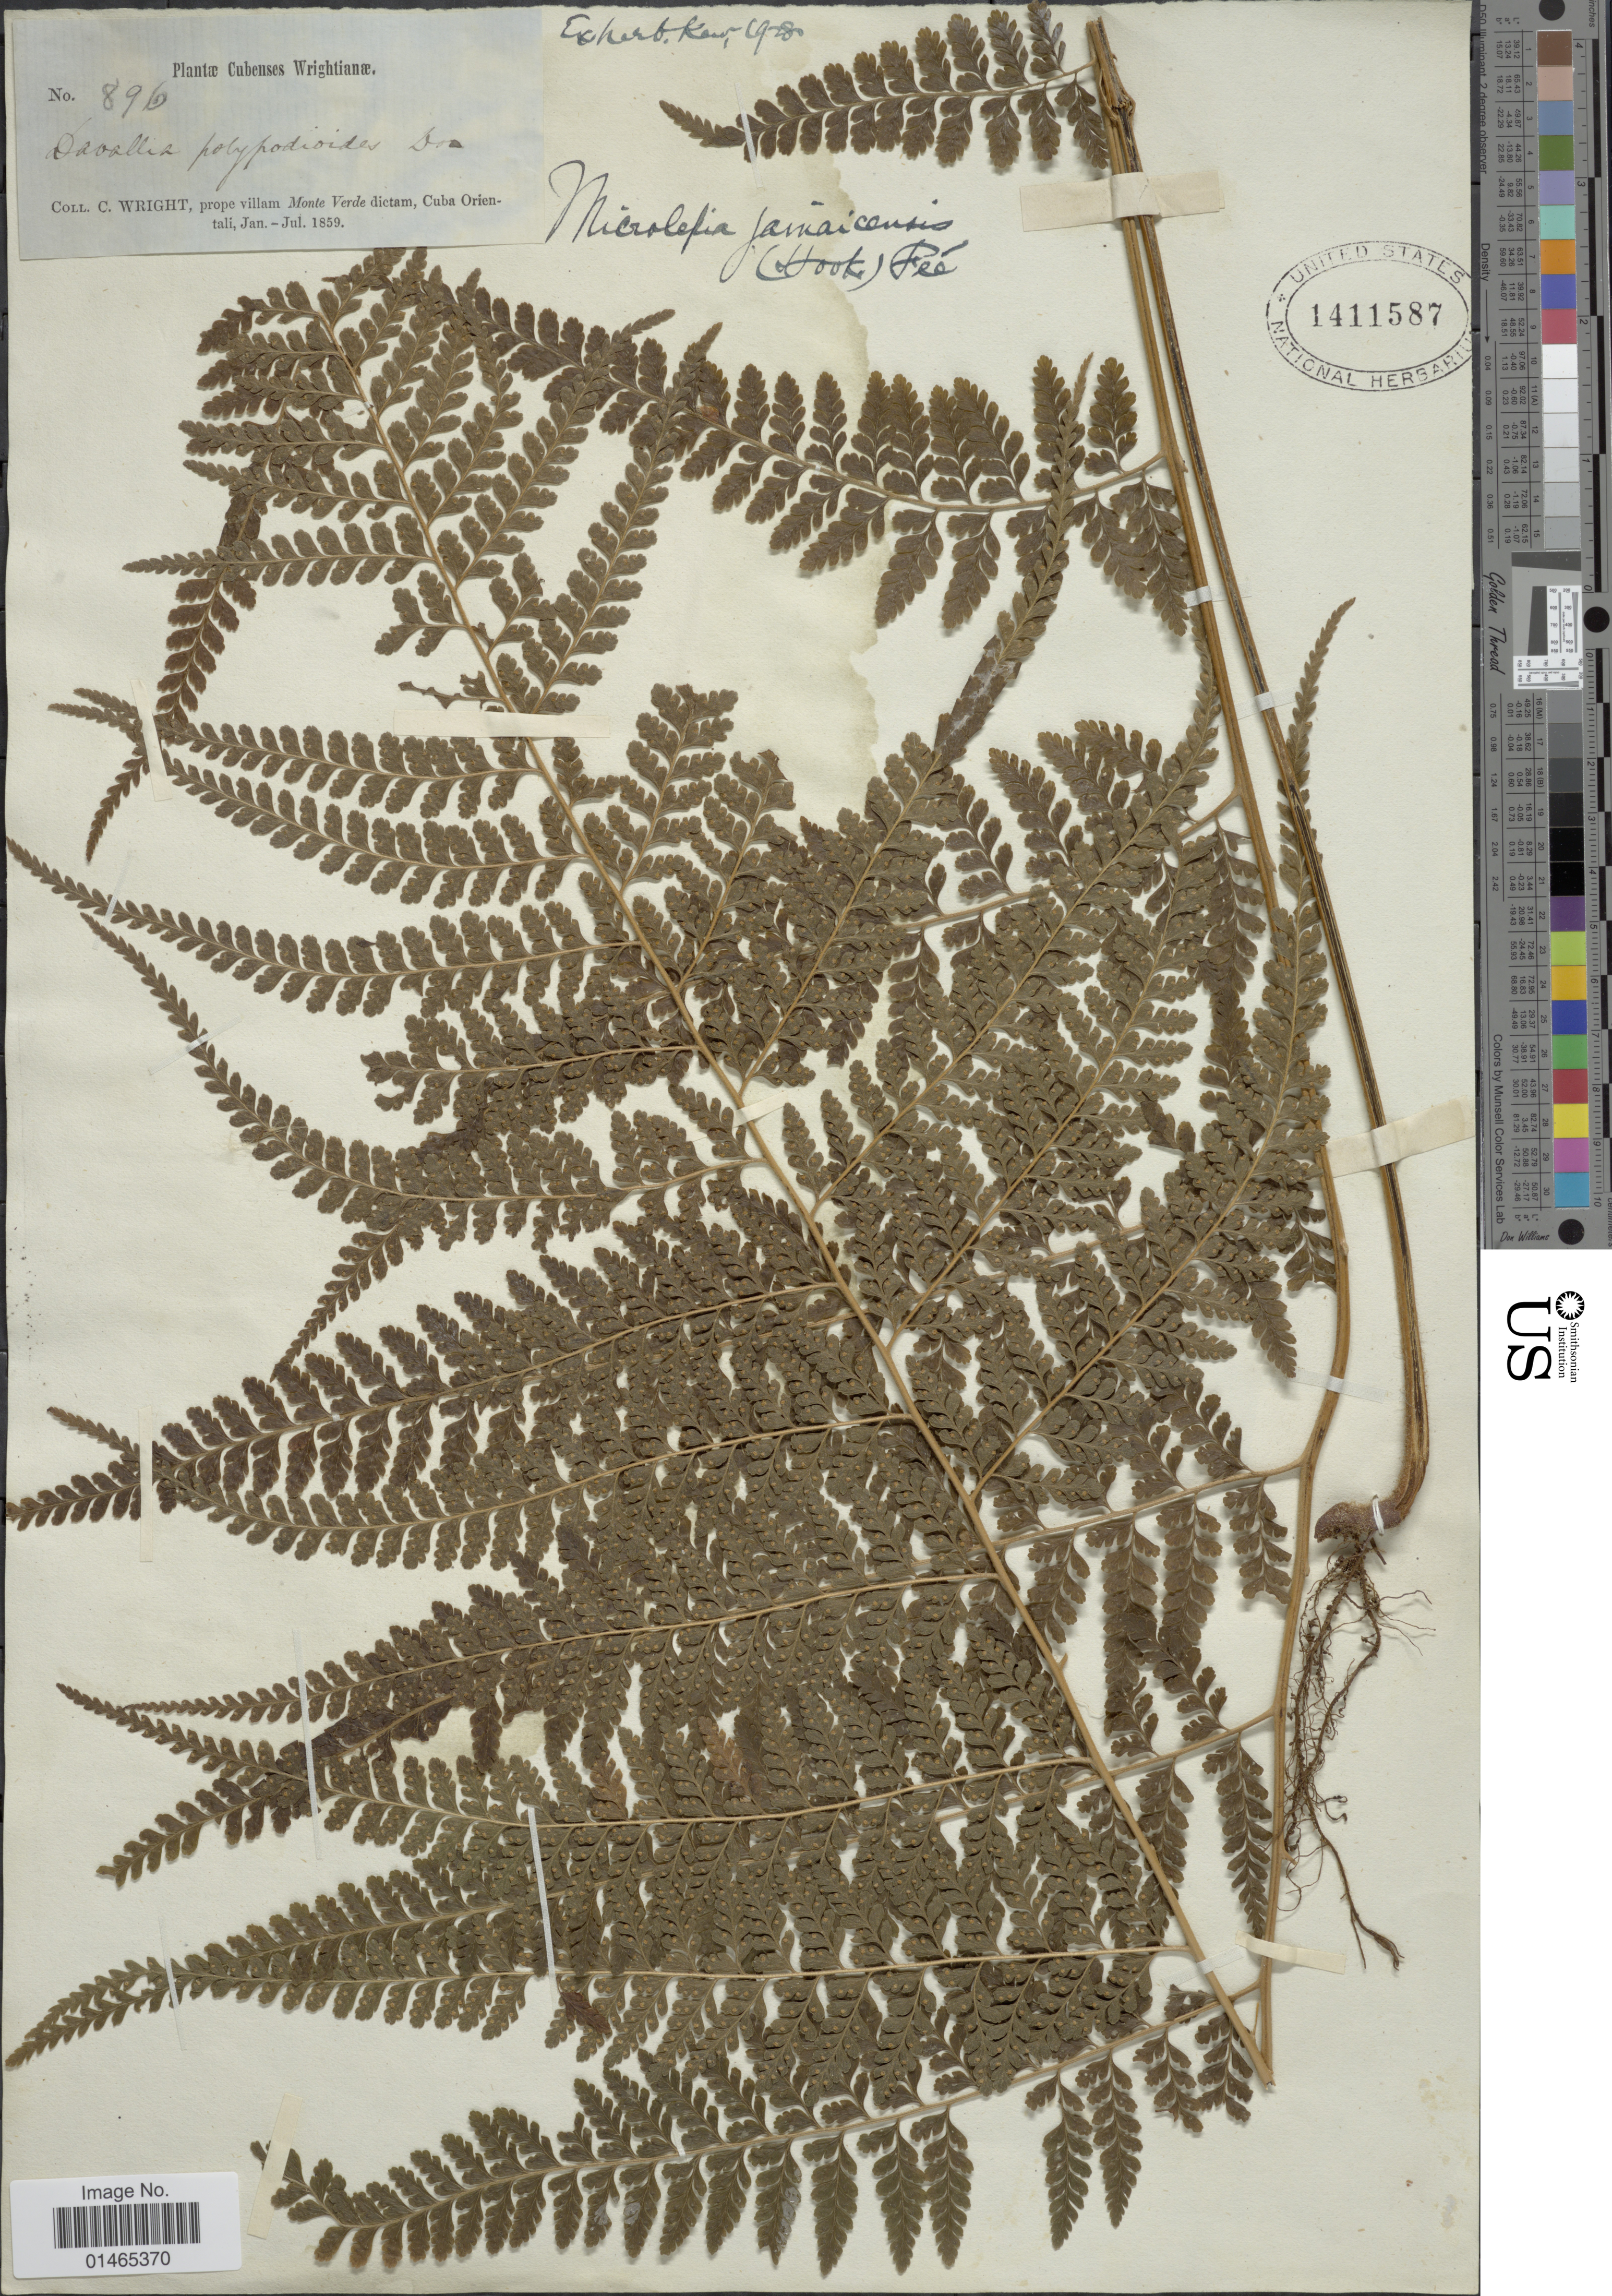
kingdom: Plantae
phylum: Tracheophyta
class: Polypodiopsida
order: Polypodiales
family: Dennstaedtiaceae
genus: Microlepia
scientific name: Microlepia jamaicensis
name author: (Hook.) Fée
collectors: C. Wright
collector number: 896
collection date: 1859-01/1859-07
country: Cuba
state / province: Oriente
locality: Prope villam Monte Verde dictam, Cuba Orientali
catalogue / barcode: US 1411587